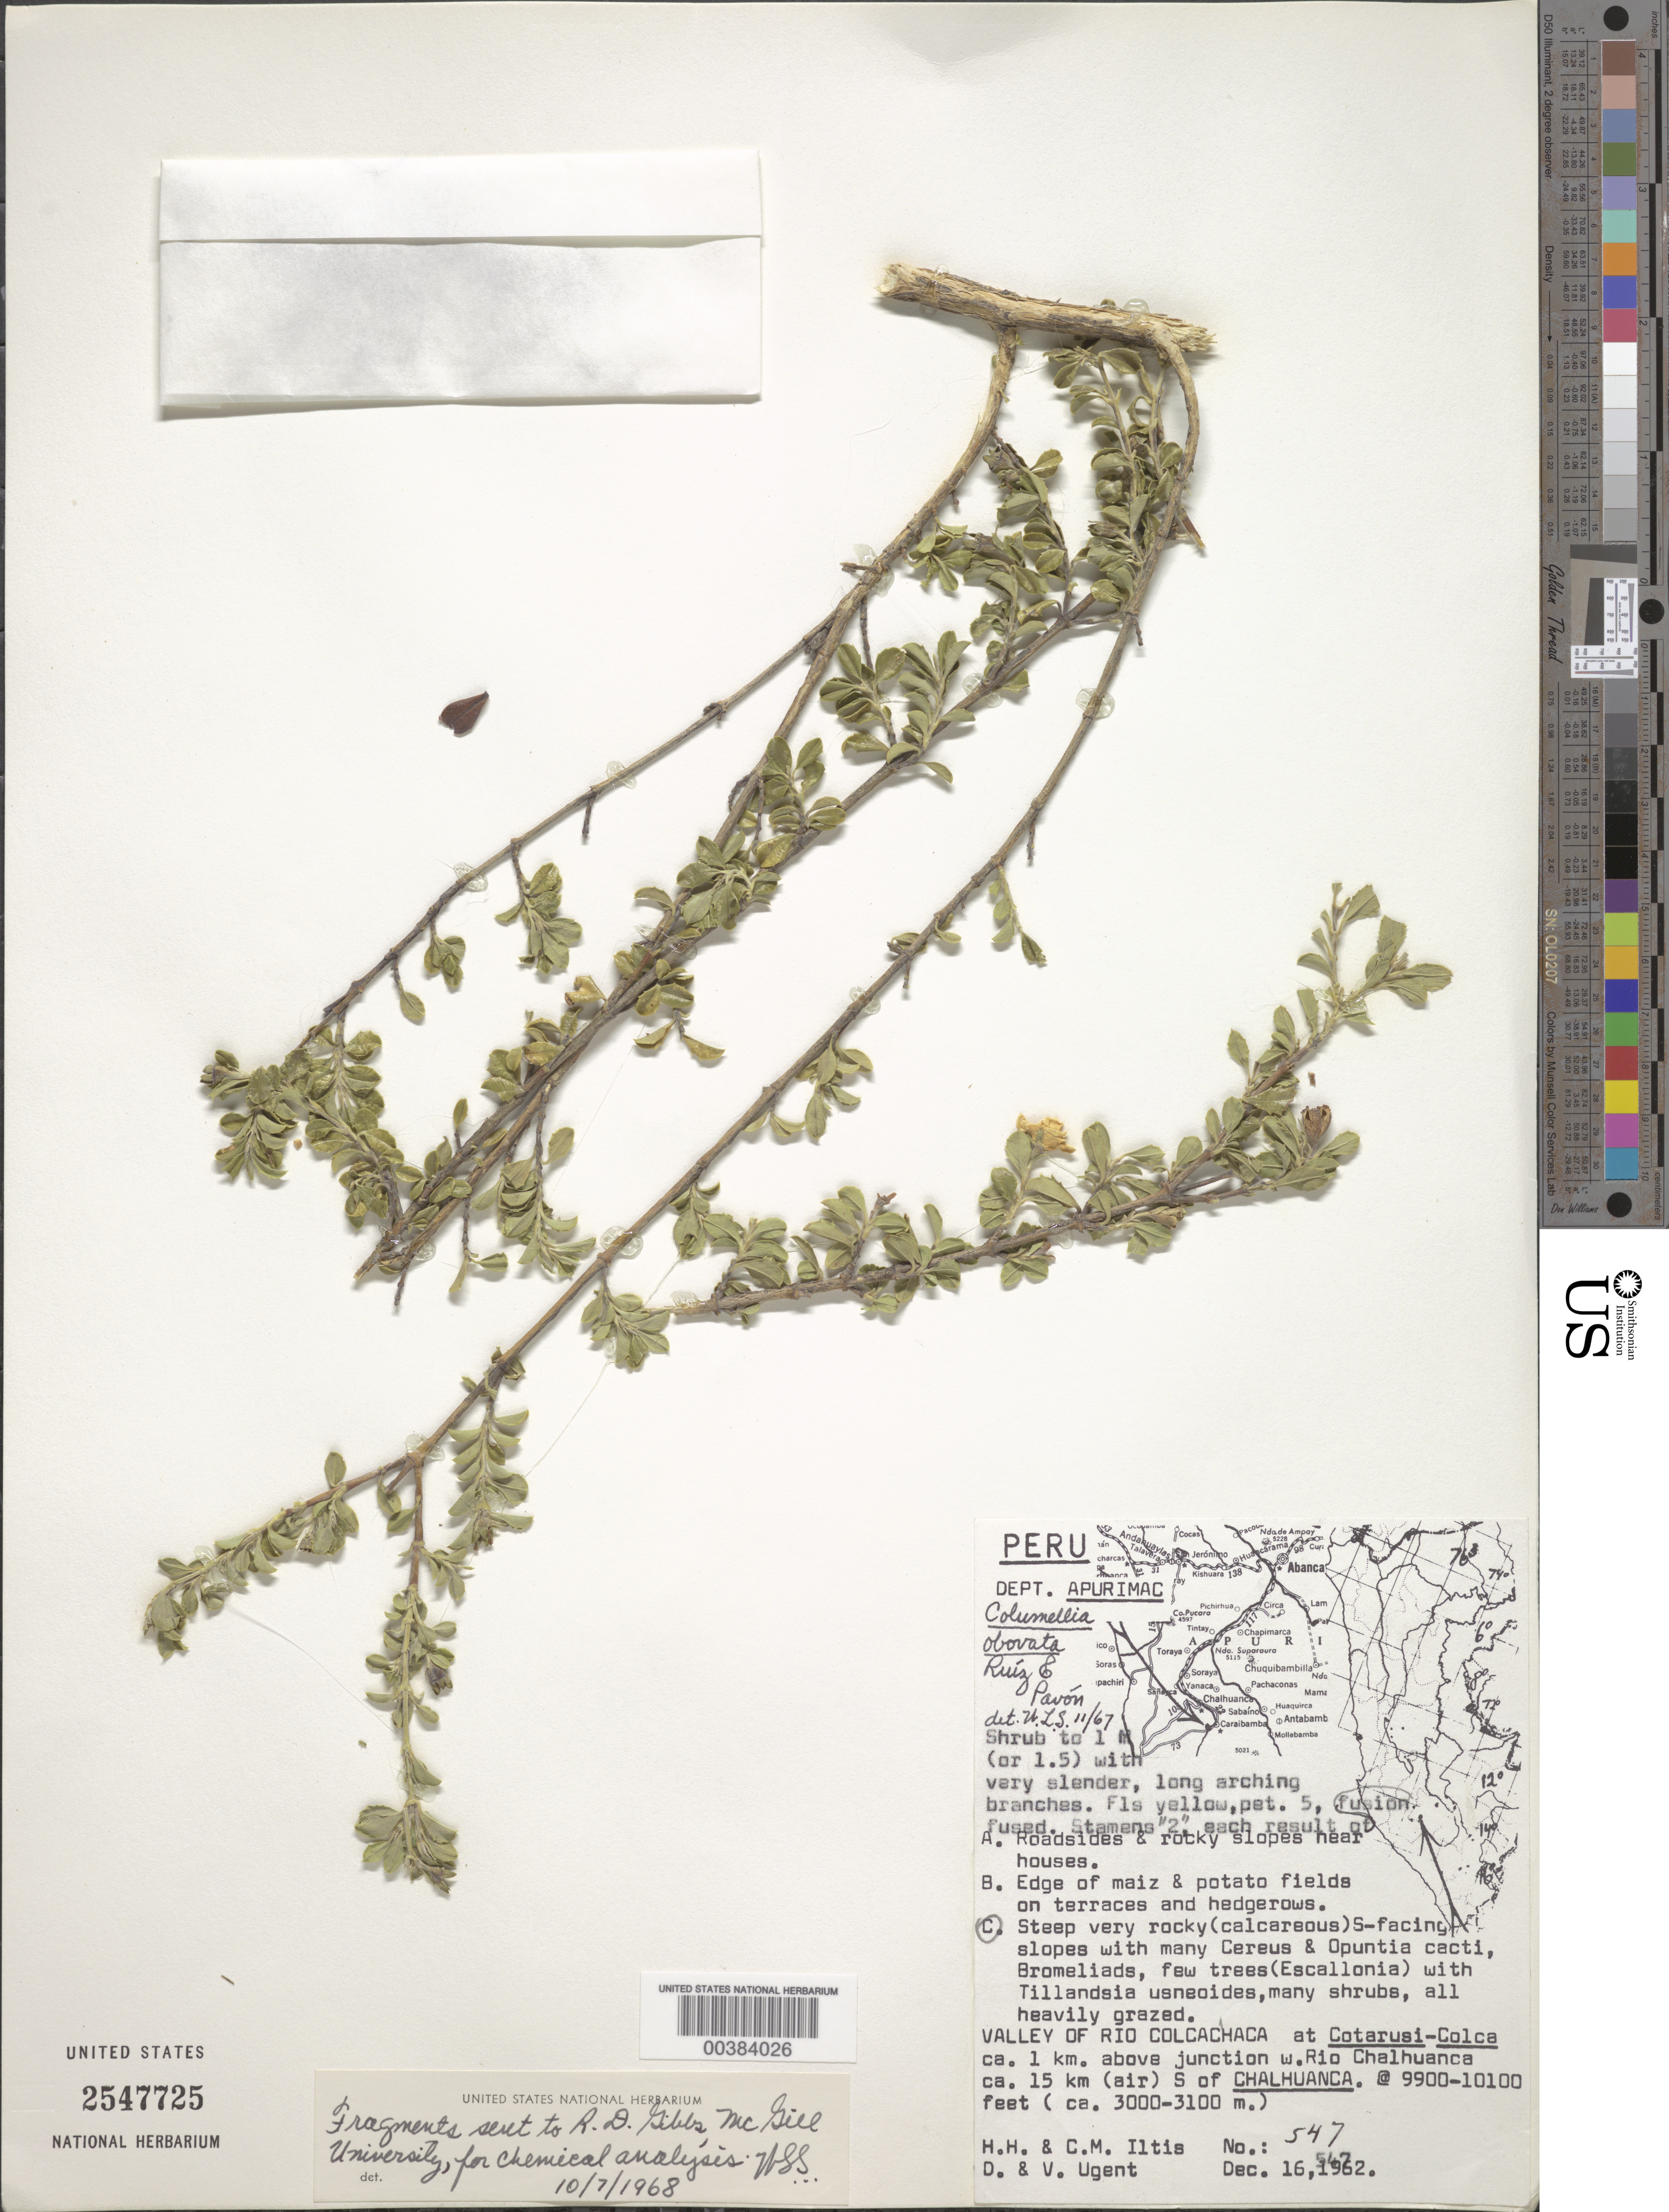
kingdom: Plantae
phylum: Tracheophyta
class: Magnoliopsida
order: Bruniales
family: Columelliaceae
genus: Columellia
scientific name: Columellia obovata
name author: Ruiz & Pav.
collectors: H. H. Iltis, C. M Iltis, D. Ugent & V. Ugent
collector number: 547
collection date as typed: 16 Dec 1962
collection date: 1962-12-16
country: Peru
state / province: Apurímac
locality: valley of Río Colcachaca at Cotarusi-Colca, above junction with Río Chalhuanca, S of Chalhuanca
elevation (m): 3018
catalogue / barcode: US 2547725